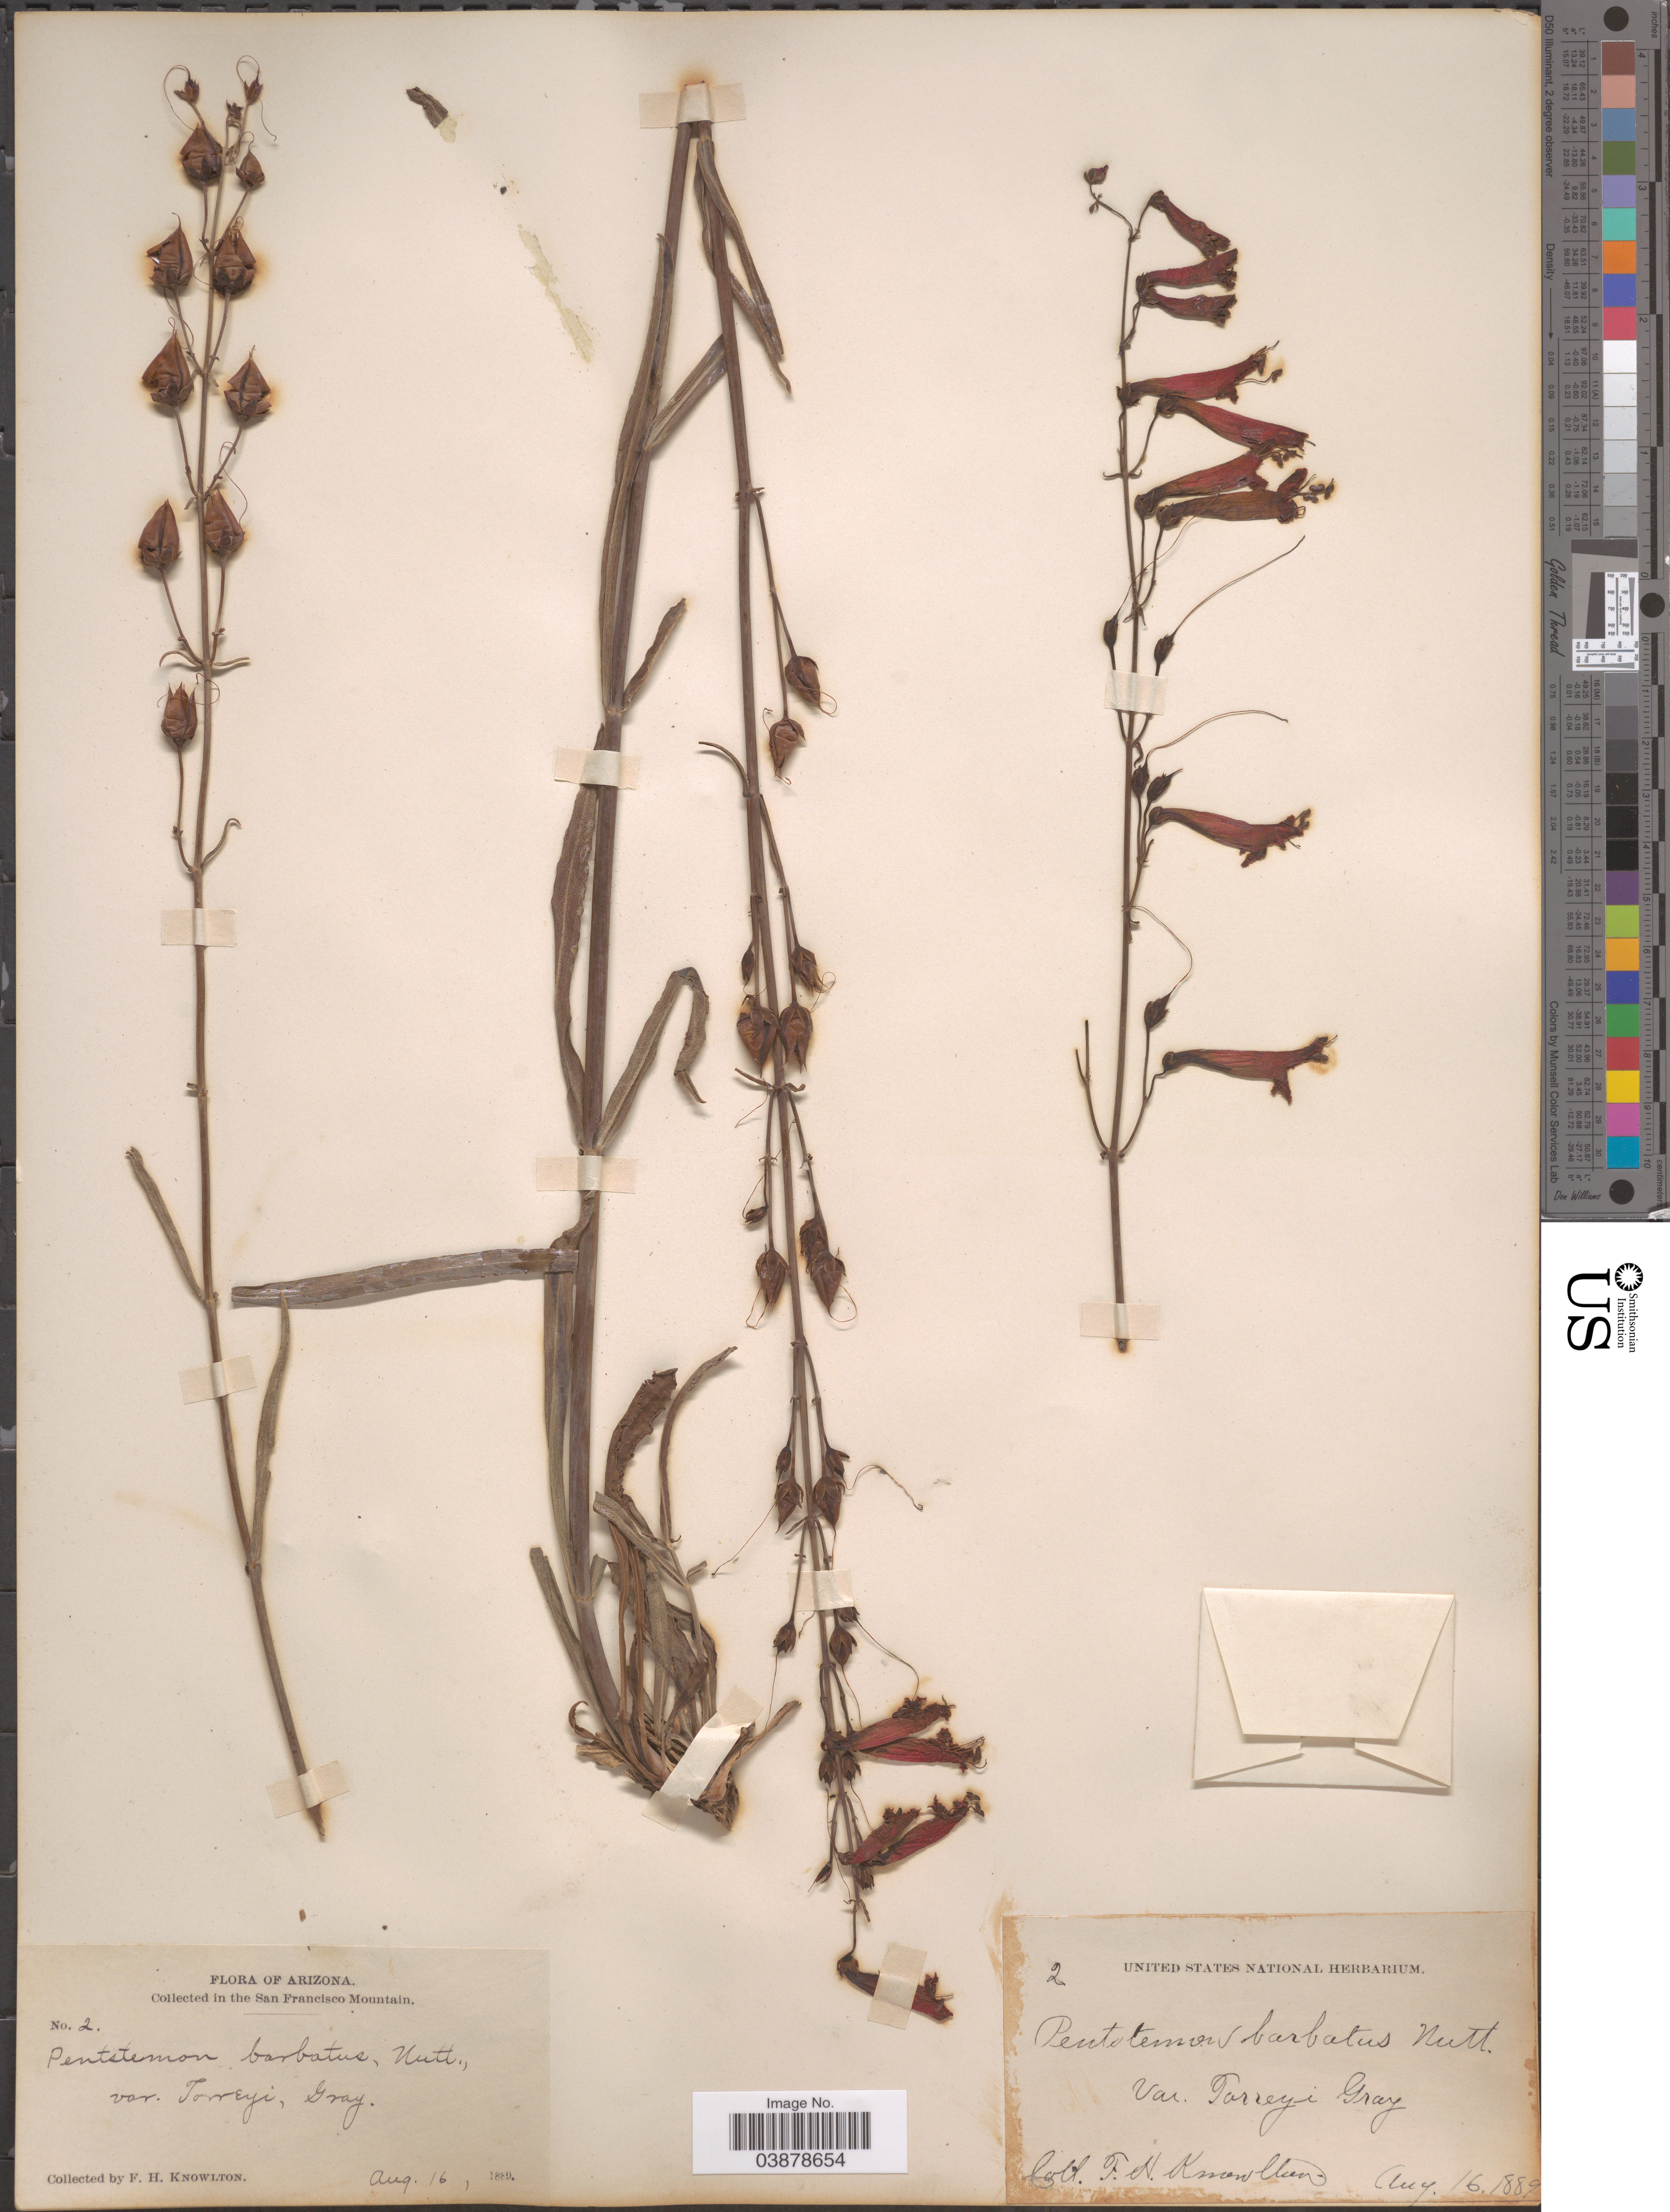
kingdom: Plantae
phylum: Tracheophyta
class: Magnoliopsida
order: Lamiales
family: Plantaginaceae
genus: Penstemon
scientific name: Penstemon torreyi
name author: Benth.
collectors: F. H. Knowlton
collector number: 2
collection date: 1889-08-16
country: United States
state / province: Arizona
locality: In the San Francisco Mountain.